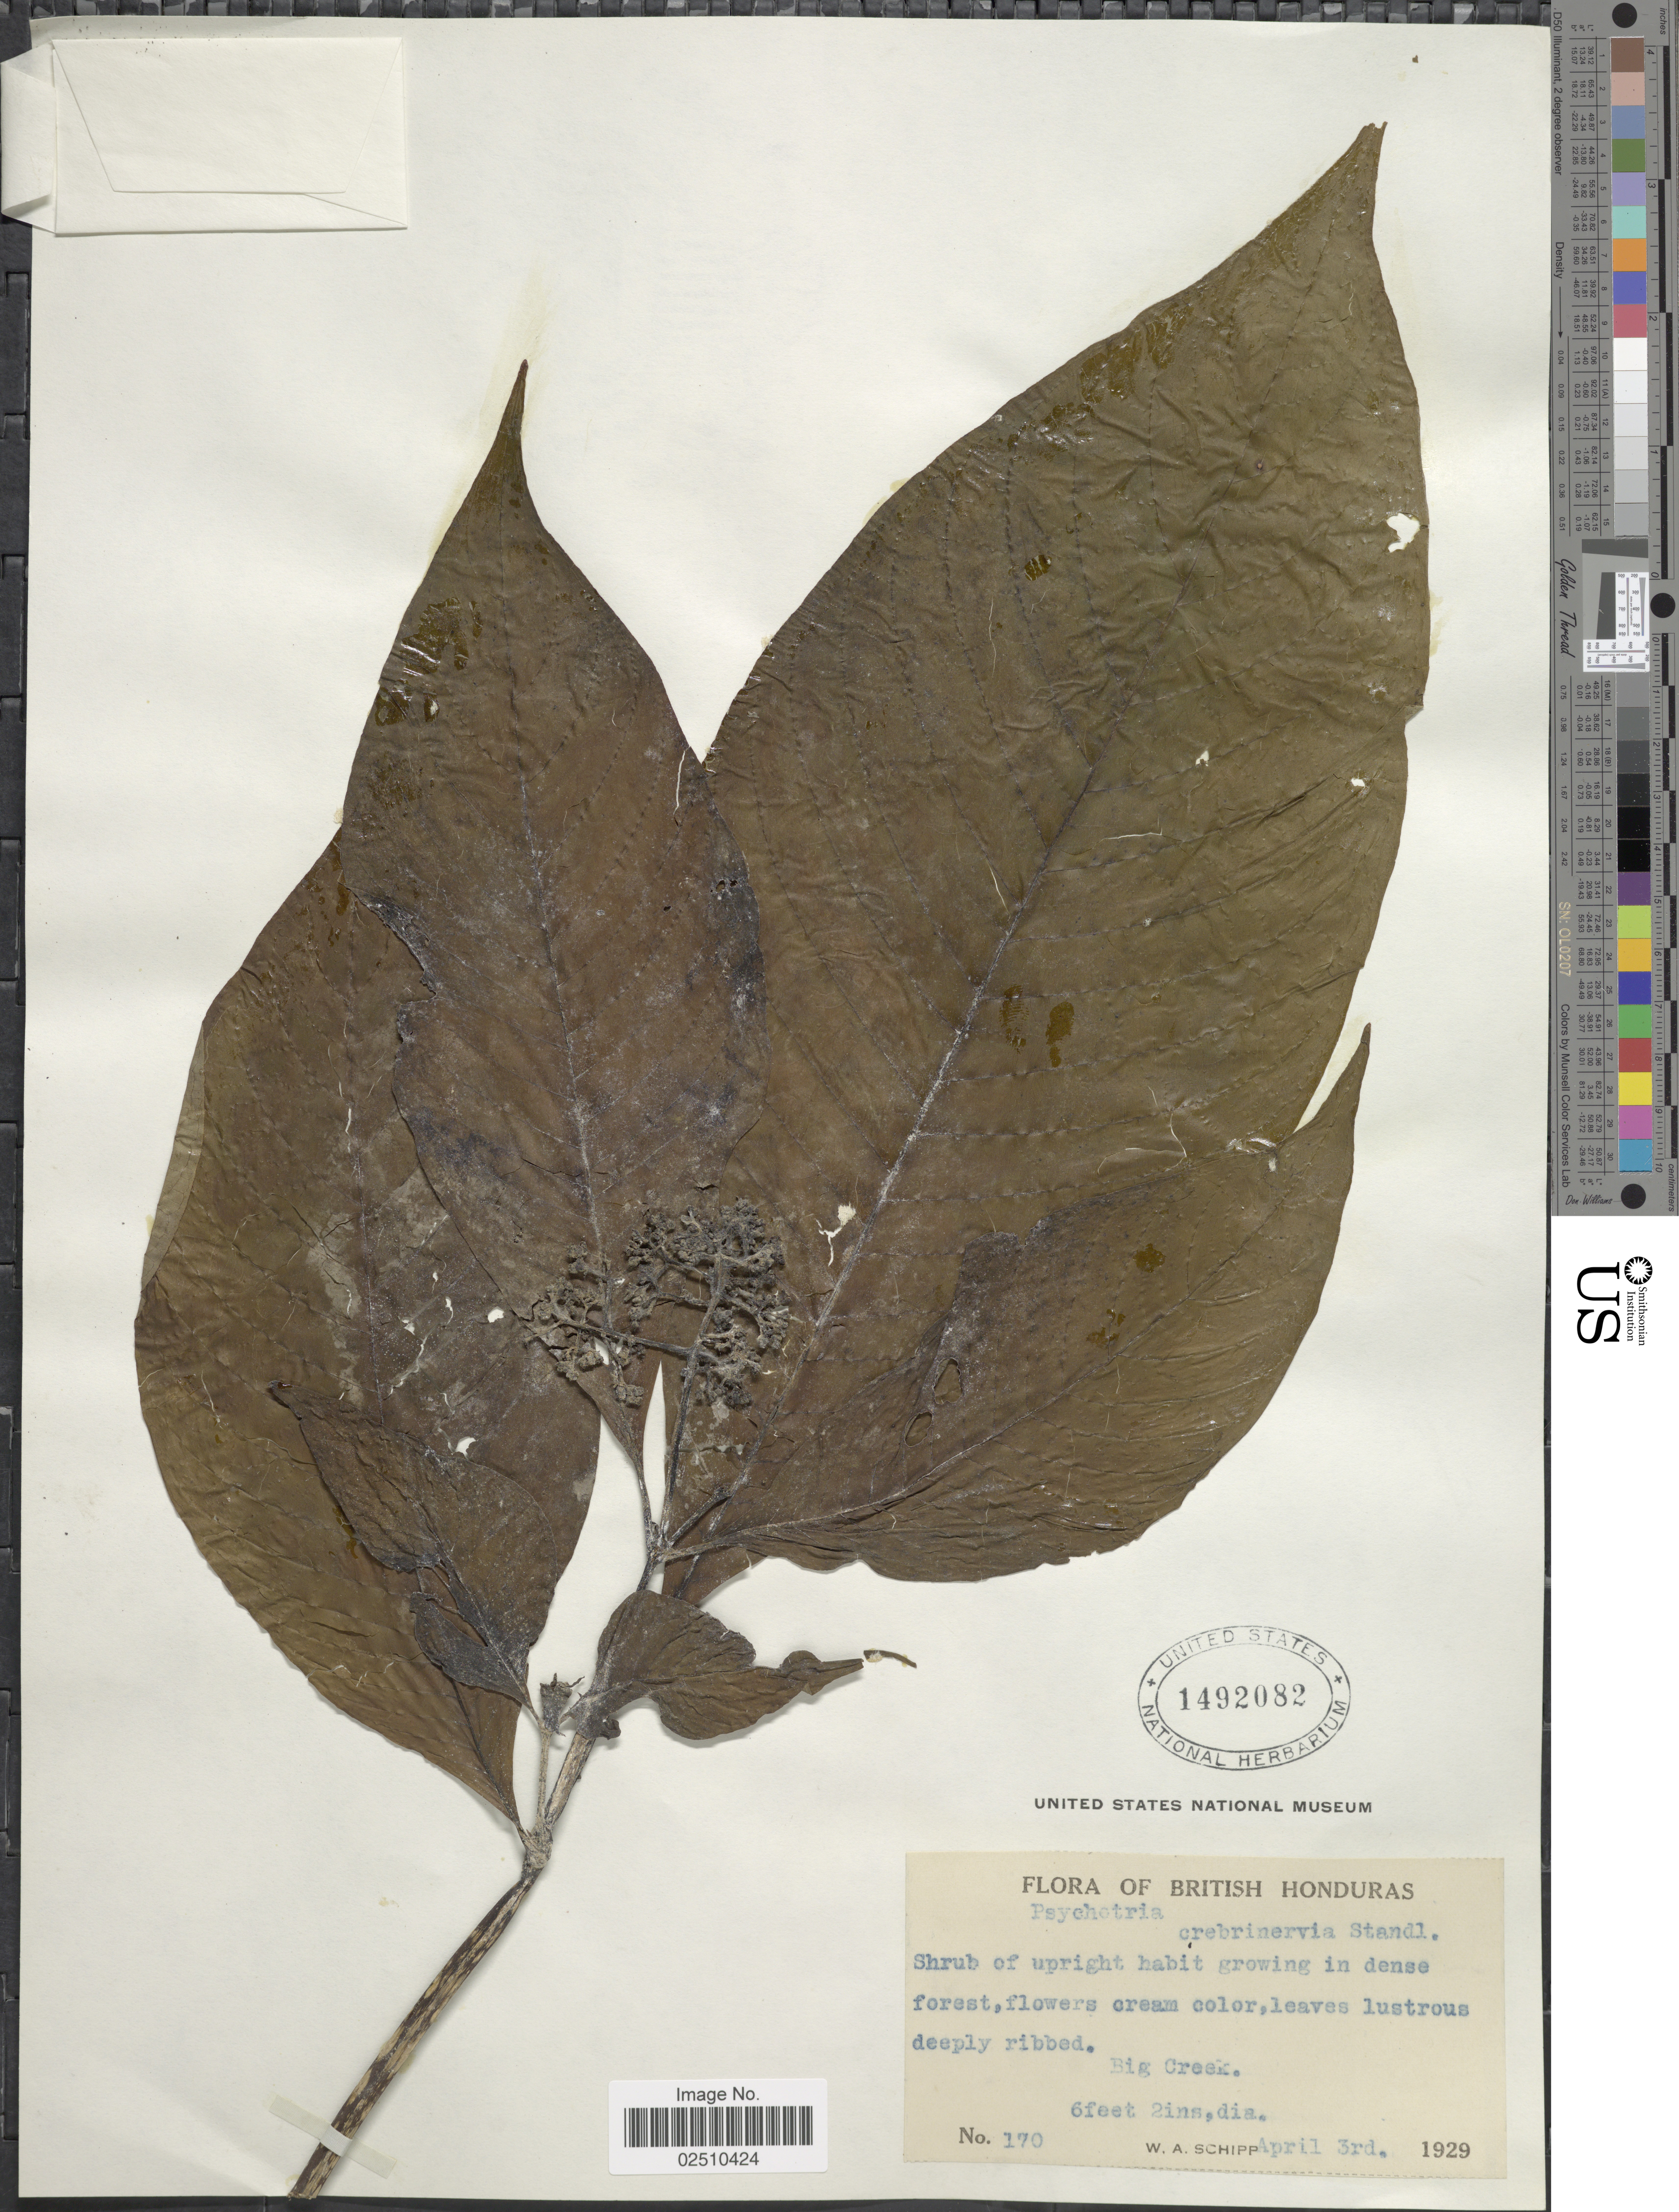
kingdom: Plantae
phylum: Tracheophyta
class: Magnoliopsida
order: Gentianales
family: Rubiaceae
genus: Psychotria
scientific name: Psychotria berteroana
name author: DC.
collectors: W. Schipp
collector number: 170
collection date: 1929-04-03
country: Belize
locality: British Honduras, Big Creek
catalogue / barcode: US 1492082